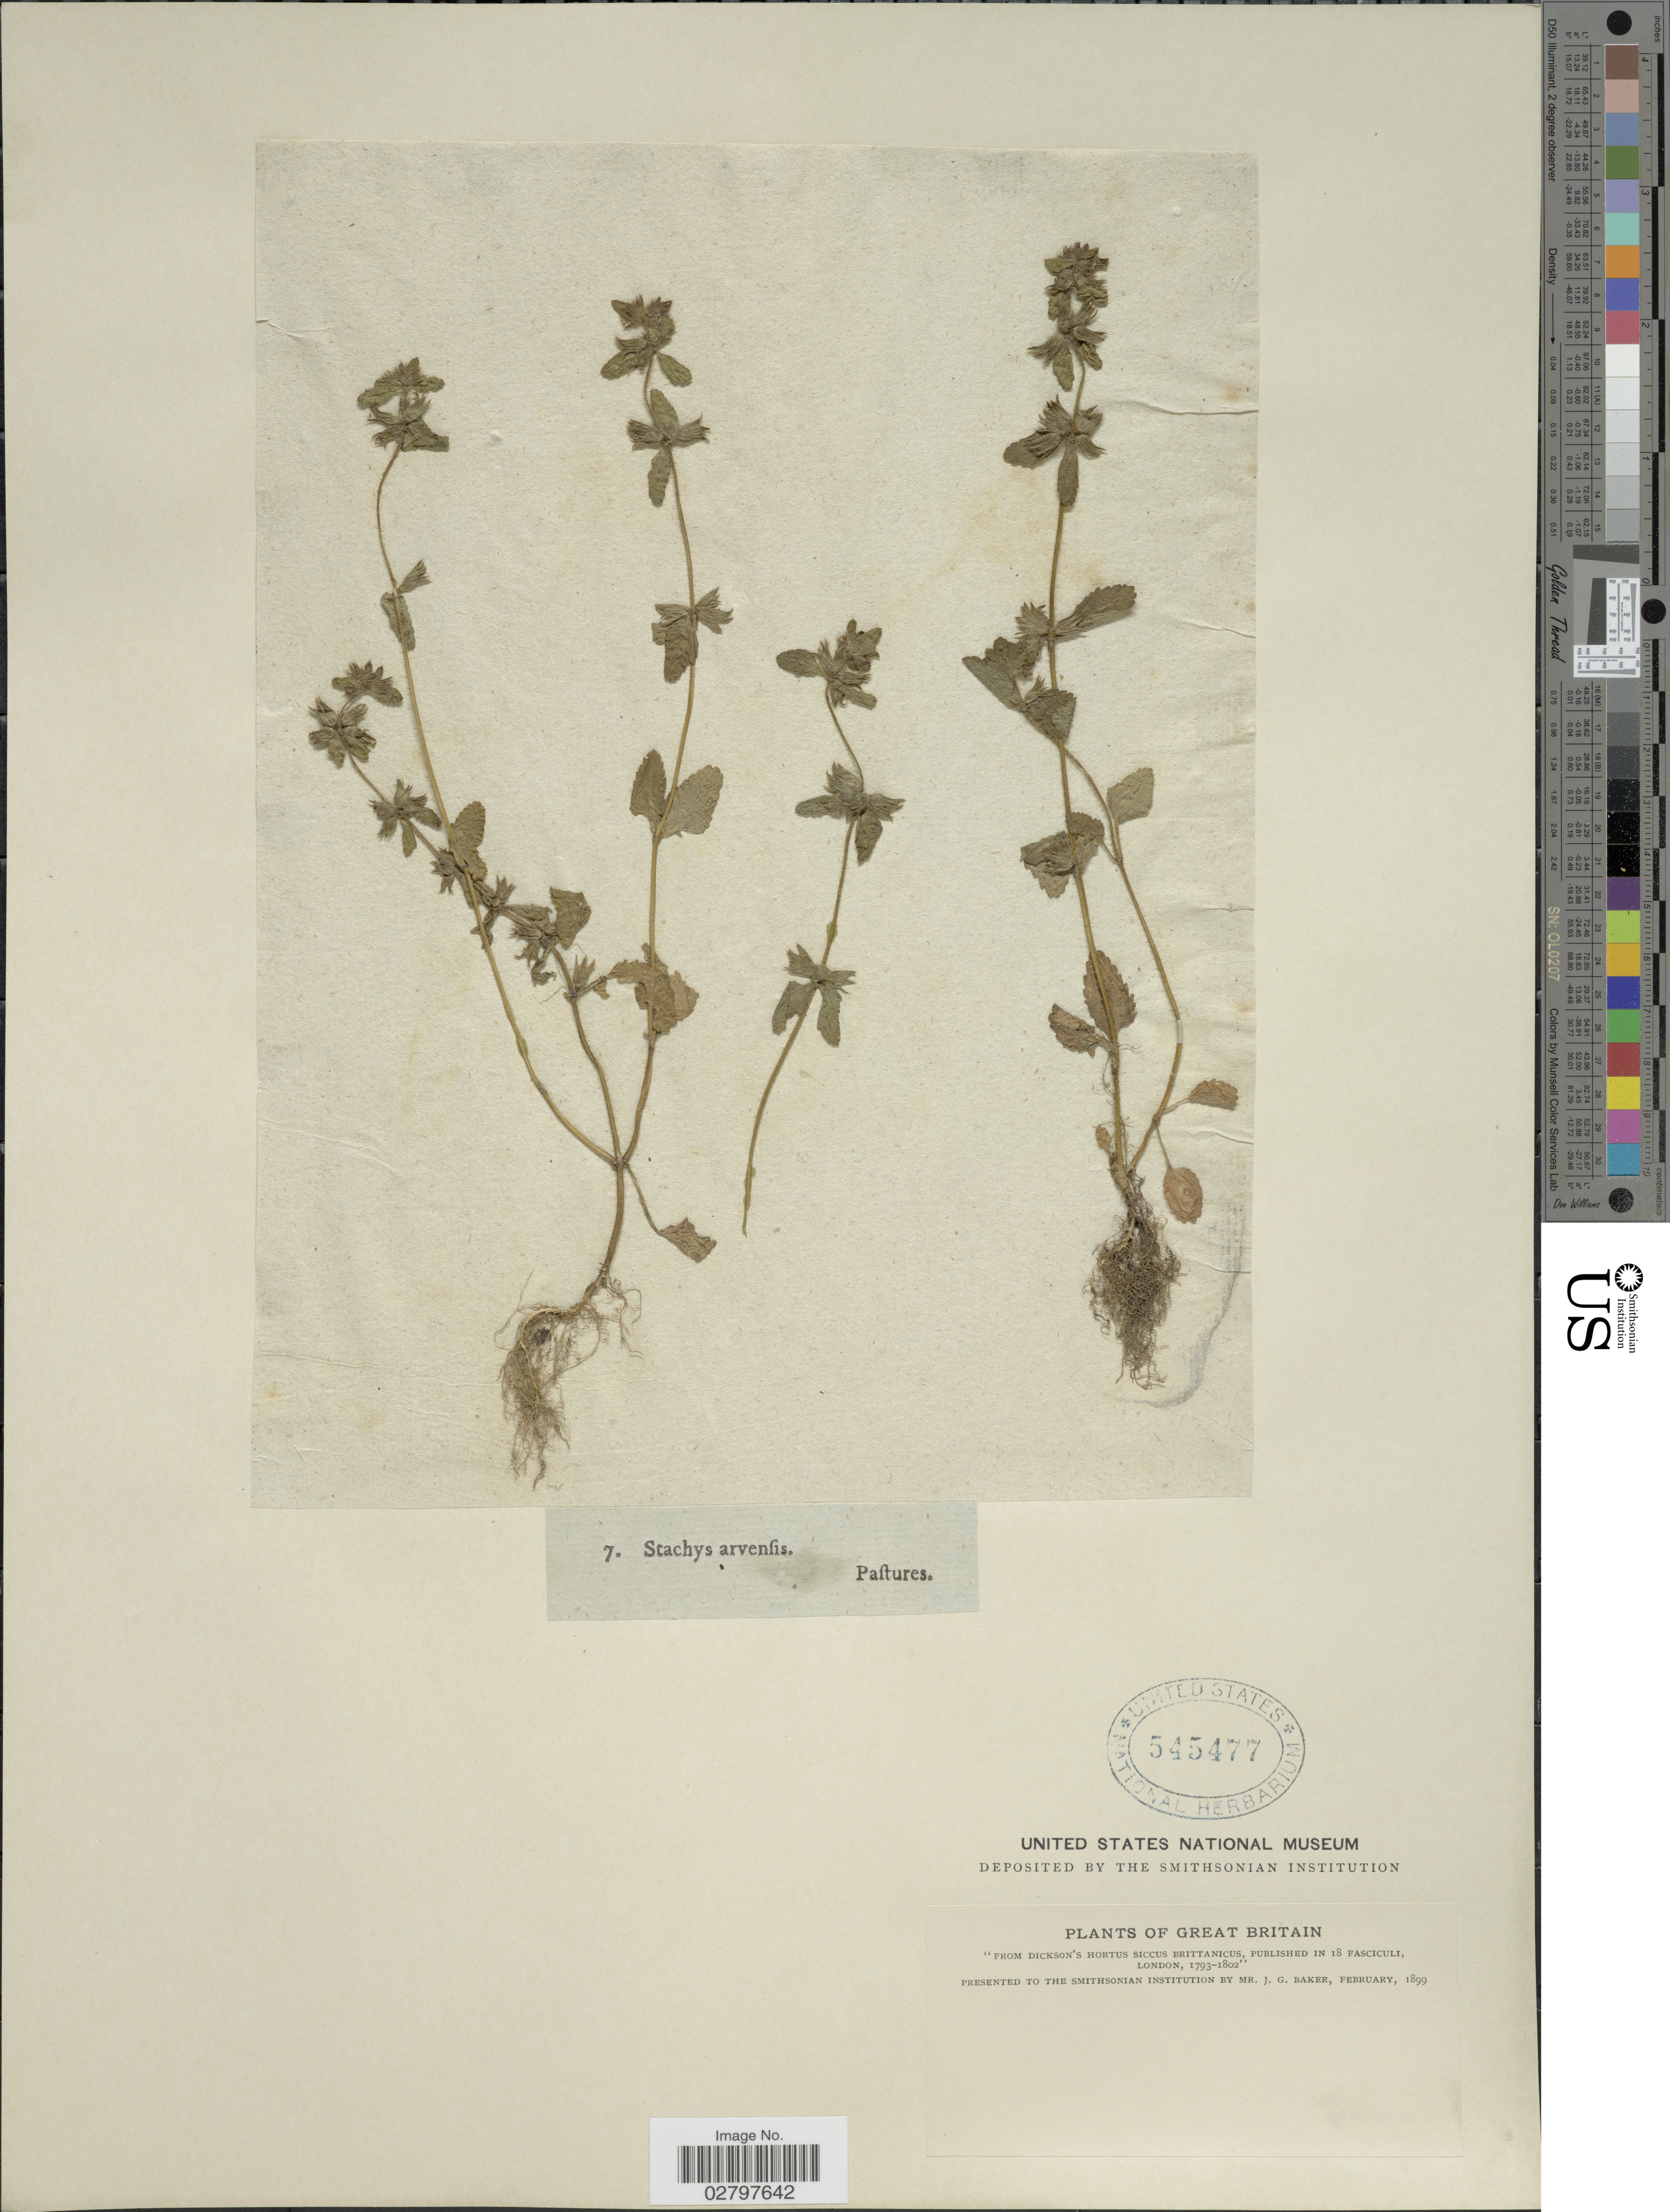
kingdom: Plantae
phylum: Tracheophyta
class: Magnoliopsida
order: Lamiales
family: Lamiaceae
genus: Stachys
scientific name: Stachys arvensis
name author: (L.) L.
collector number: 7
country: United Kingdom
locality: Great Britain.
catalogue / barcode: US 545477